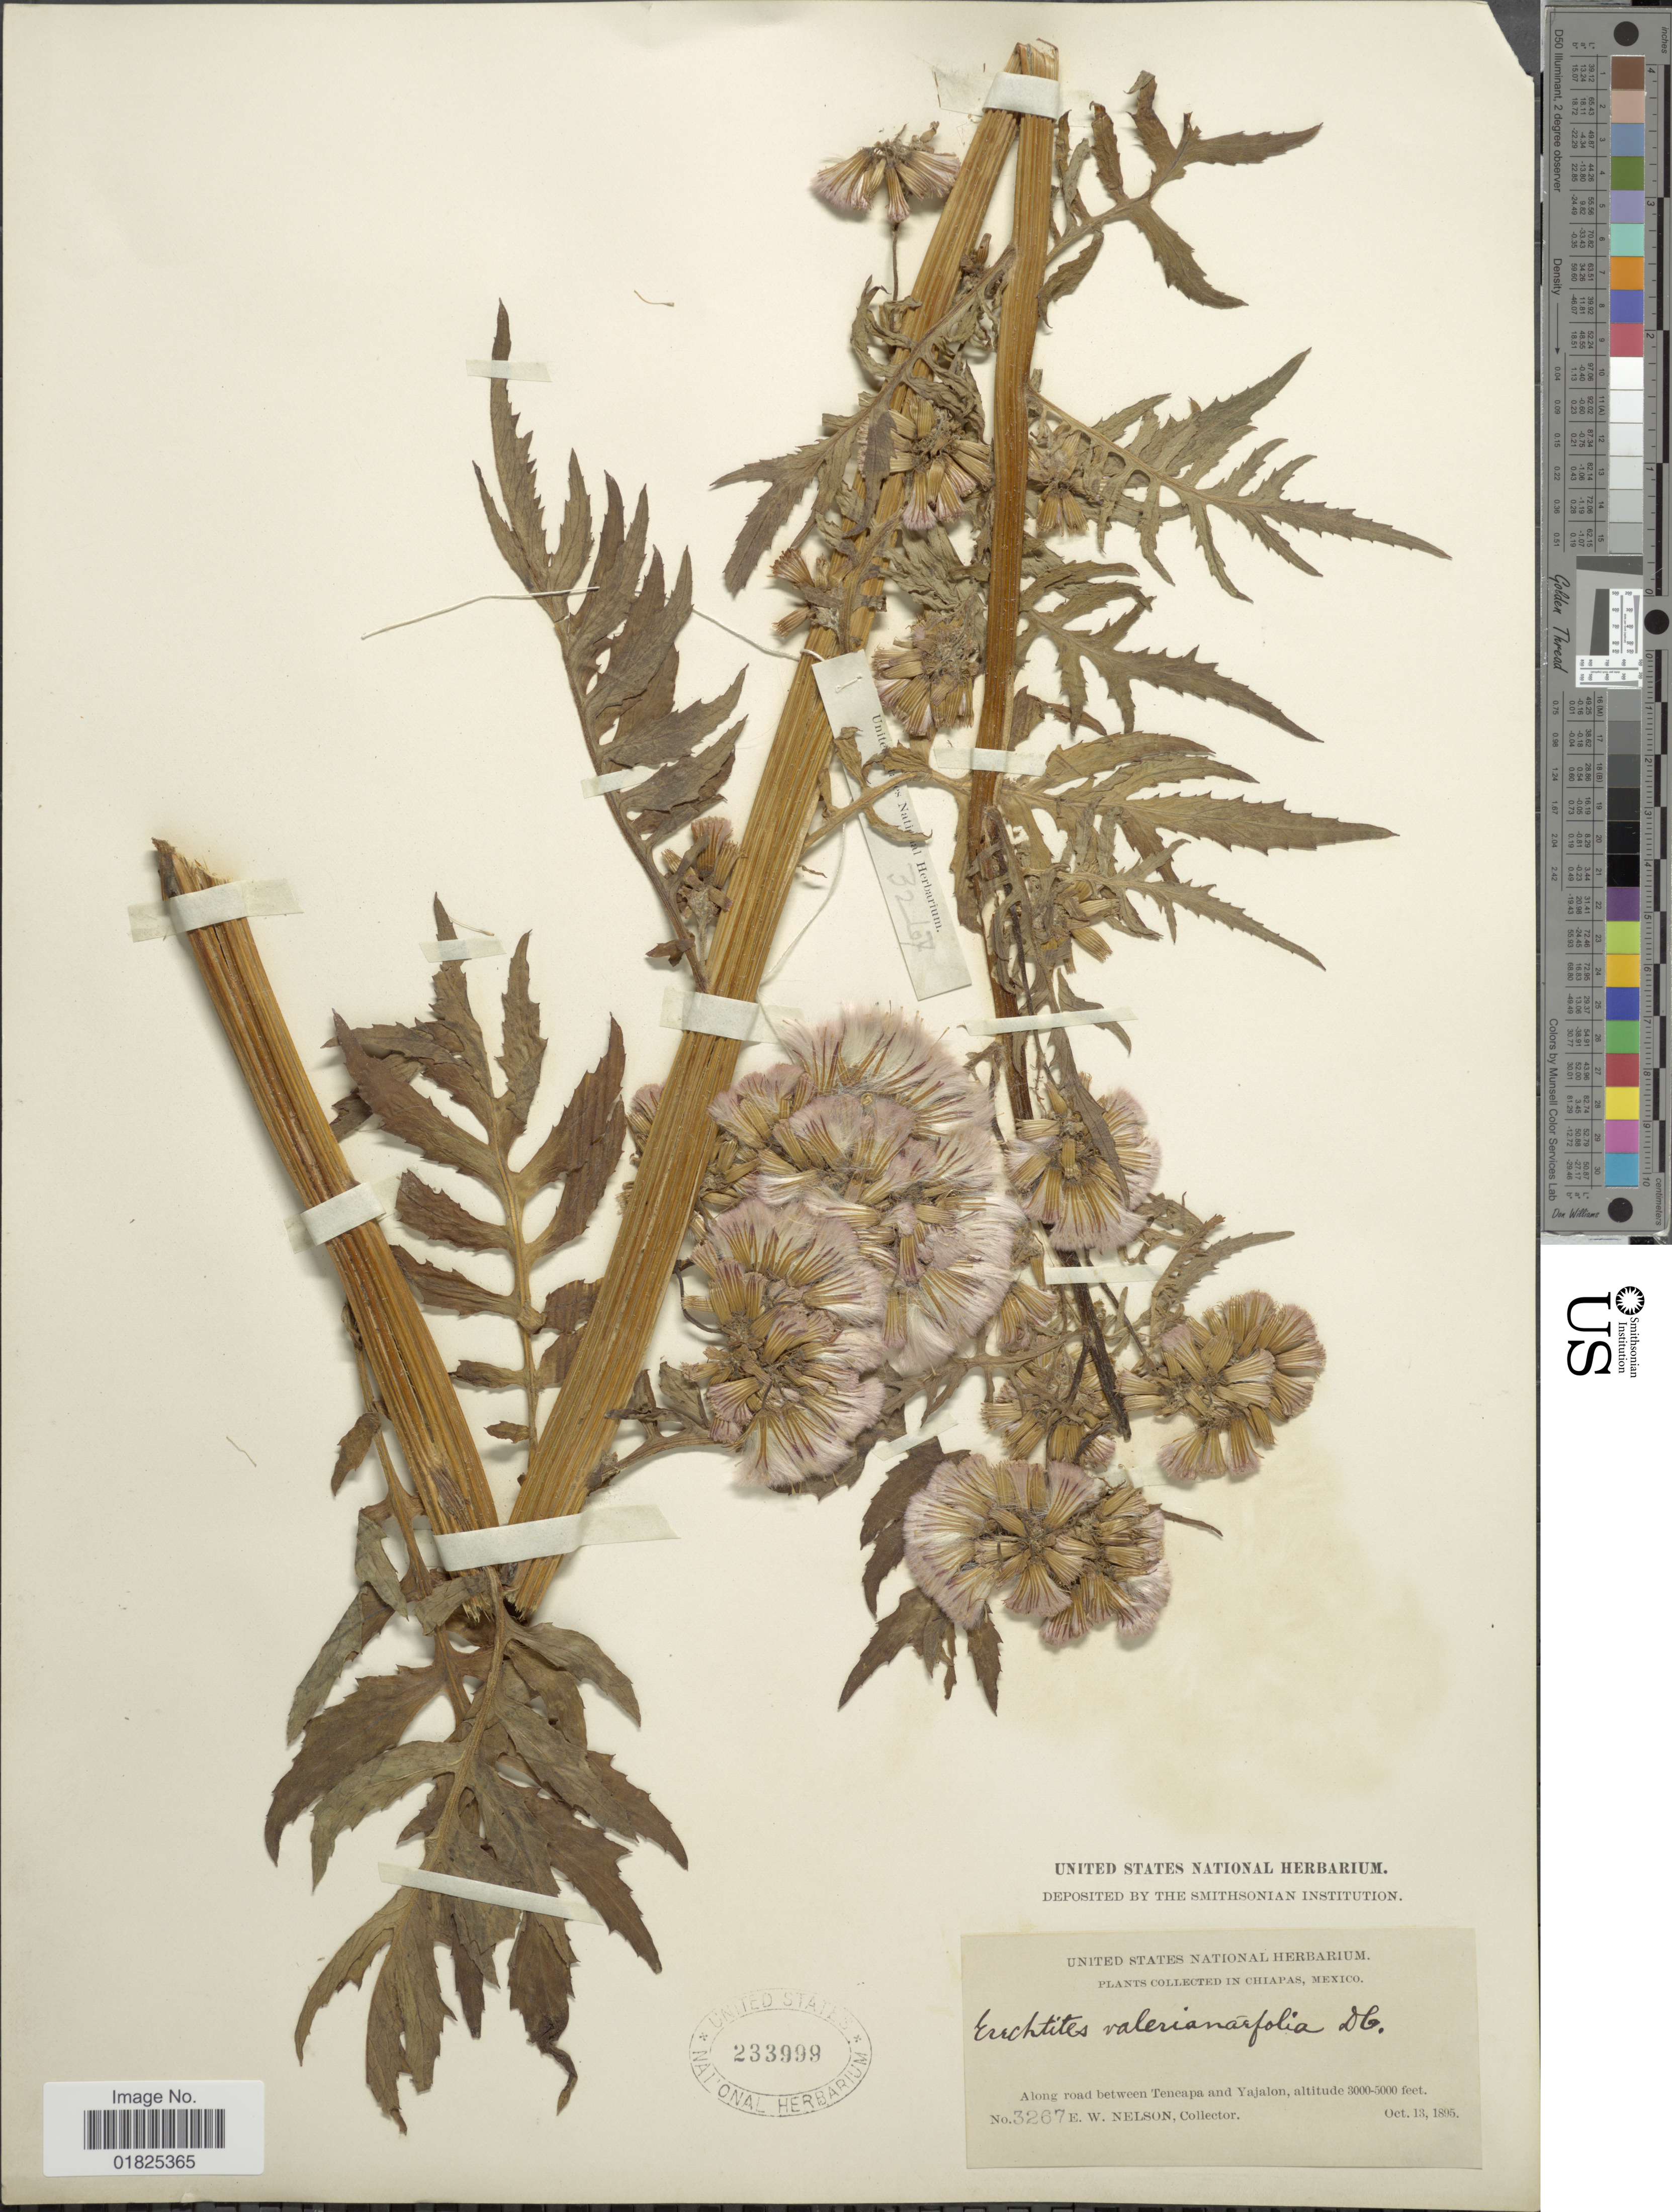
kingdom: Plantae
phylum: Tracheophyta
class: Magnoliopsida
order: Asterales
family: Asteraceae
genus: Erechtites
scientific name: Erechtites valerianifolius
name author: (Link ex Spreng.) DC.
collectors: E. W. Nelson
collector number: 3267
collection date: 1895-10-13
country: Mexico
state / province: Chiapas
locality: Along road between Teneapa and Yajalon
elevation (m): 914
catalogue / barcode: US 233999